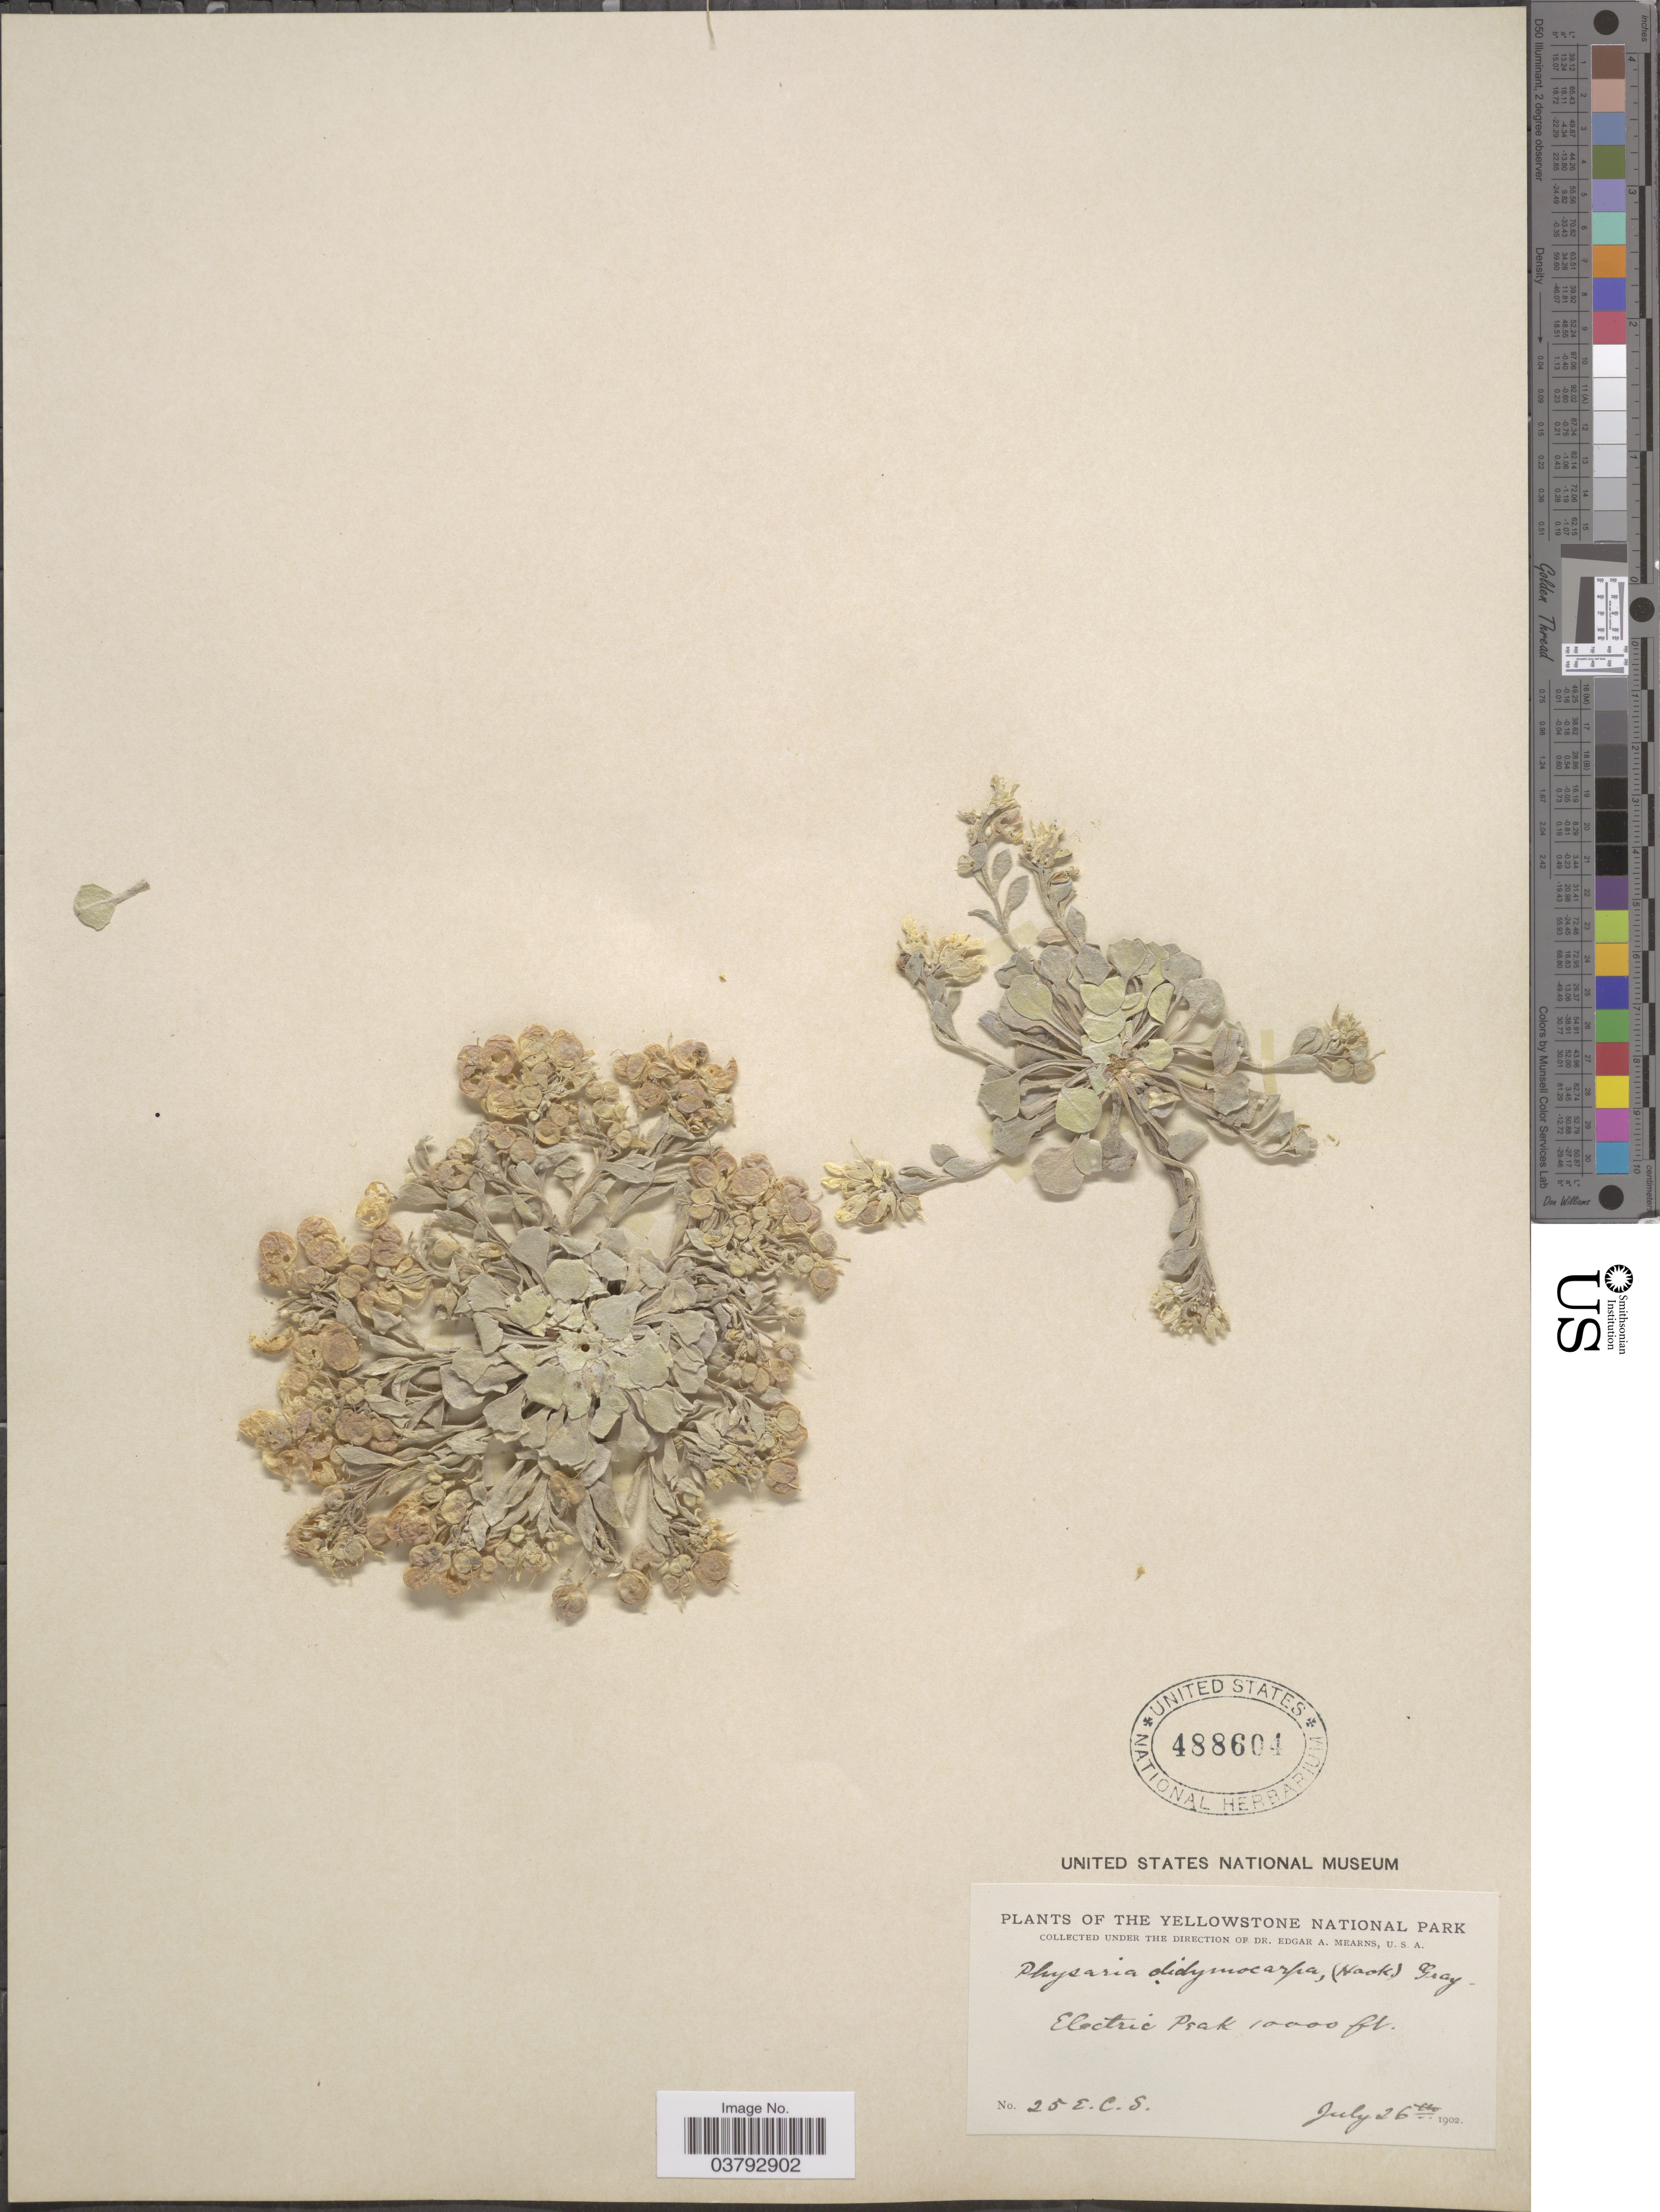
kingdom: Plantae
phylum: Tracheophyta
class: Magnoliopsida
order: Brassicales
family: Brassicaceae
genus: Physaria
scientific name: Physaria didymocarpa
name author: (Hook.) A. Gray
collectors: E. C. Smith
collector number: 25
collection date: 1902-07-26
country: United States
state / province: Montana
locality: The Yellowstone National Park. Electric Peak.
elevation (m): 3048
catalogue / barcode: US 488604